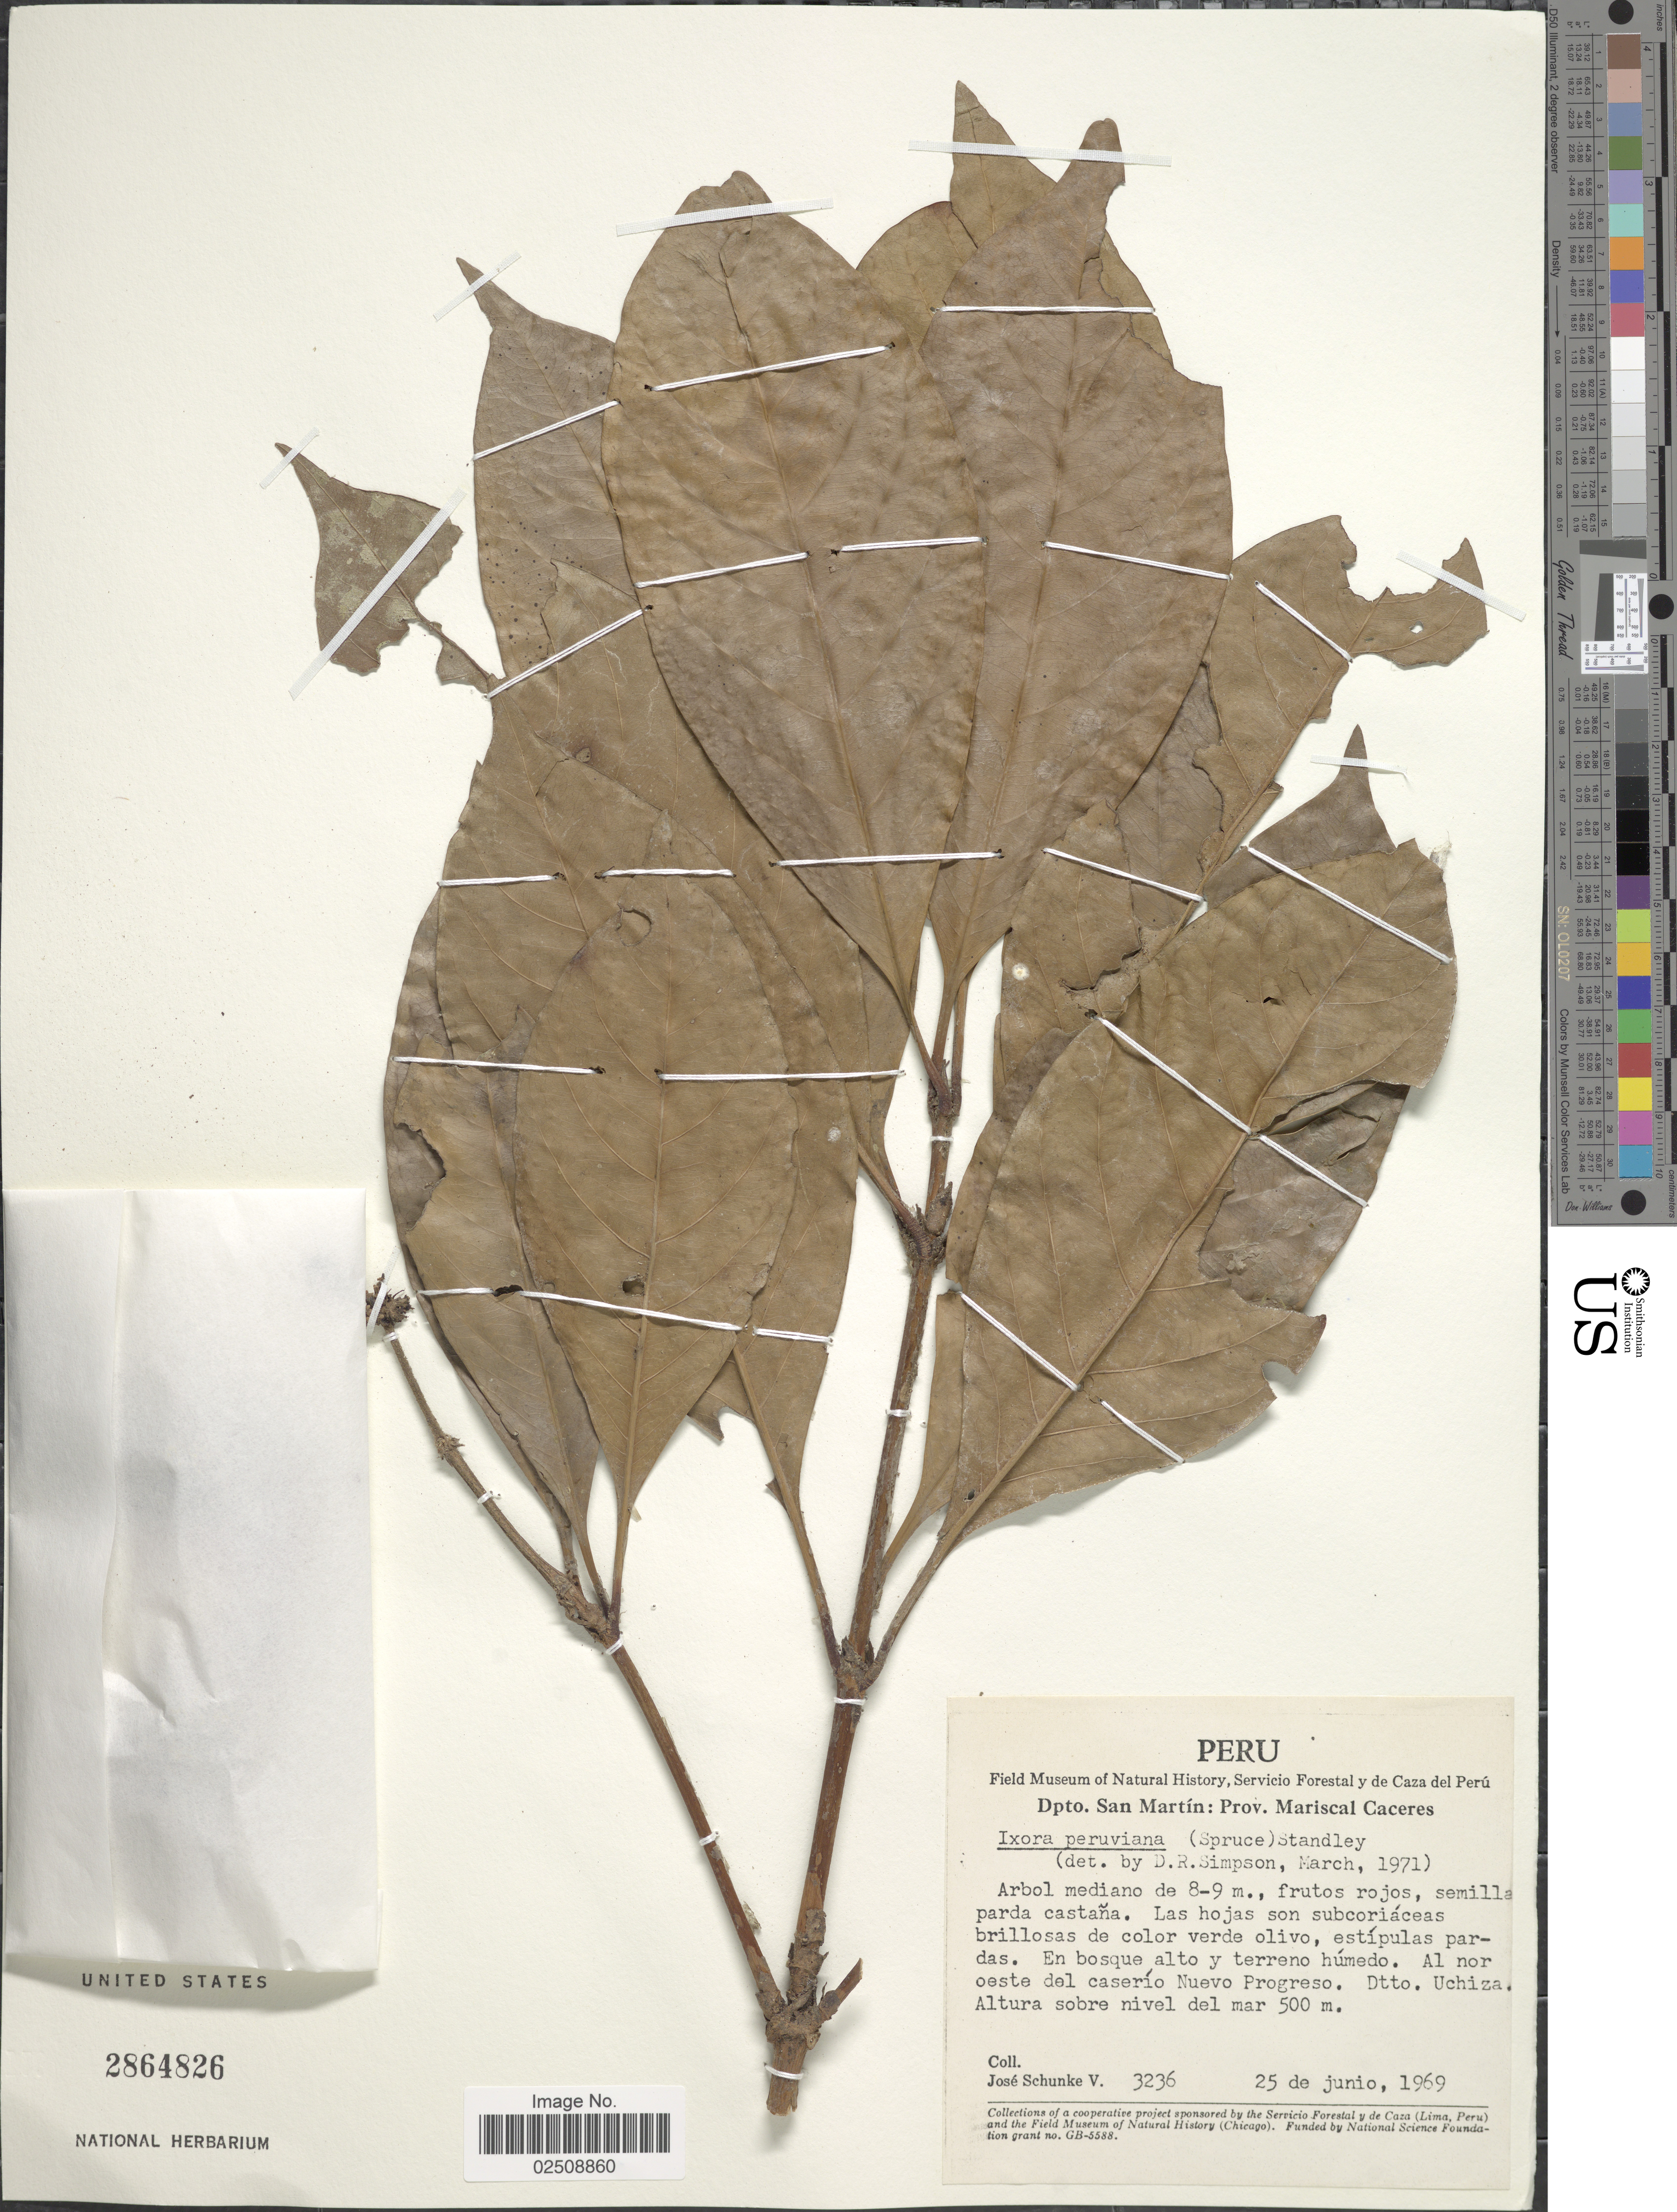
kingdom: Plantae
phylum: Tracheophyta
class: Magnoliopsida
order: Gentianales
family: Rubiaceae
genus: Ixora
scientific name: Ixora peruviana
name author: (Spruce ex K. Schum.) Standl.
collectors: J. Schunke Vigo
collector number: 3236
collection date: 1969-06-25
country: Peru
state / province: San Martín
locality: Prov. Mariscal Caceres. Al nor oeste del caserio Nuevo Progreso. Dtto. Uchiza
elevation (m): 500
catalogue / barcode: US 2864826